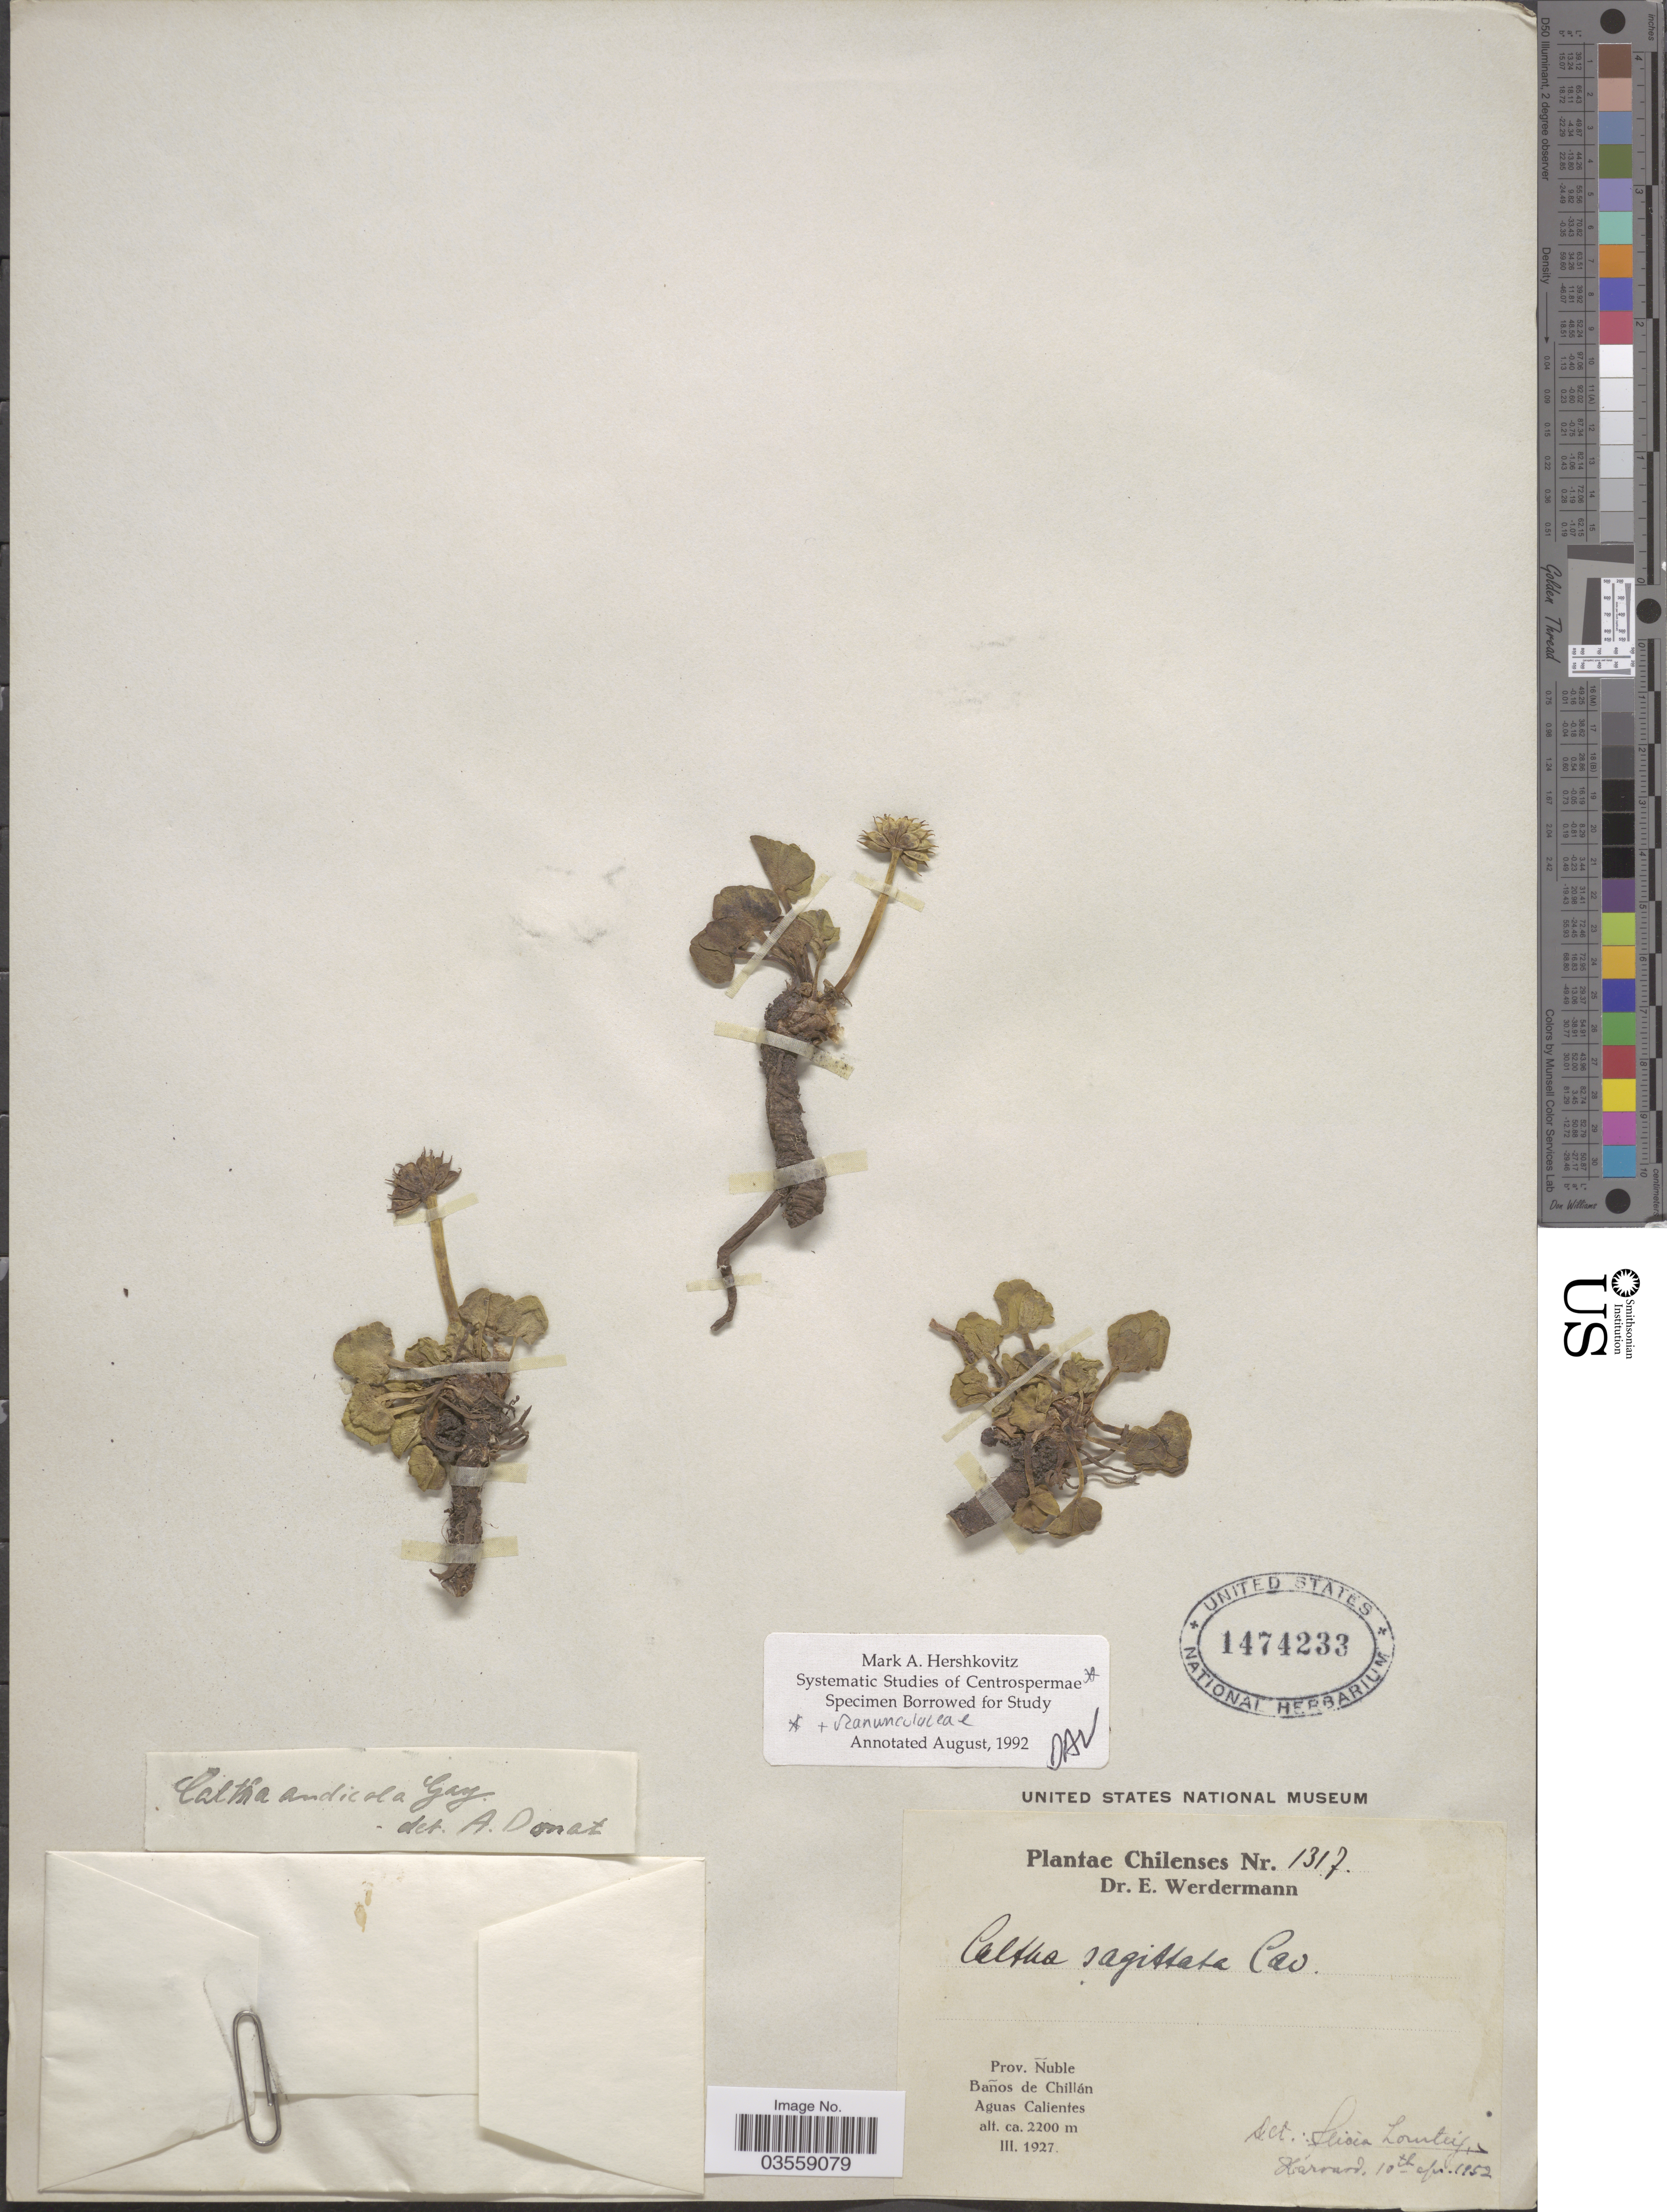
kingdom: Plantae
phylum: Tracheophyta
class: Magnoliopsida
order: Ranunculales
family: Ranunculaceae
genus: Caltha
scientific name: Caltha sagittata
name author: Cav.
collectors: E. Werdermann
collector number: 1317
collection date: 1927-03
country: Chile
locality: Prov. Ñuble, Baños de Chillán, Aguas Calientes.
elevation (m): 2200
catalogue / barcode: US 1474233